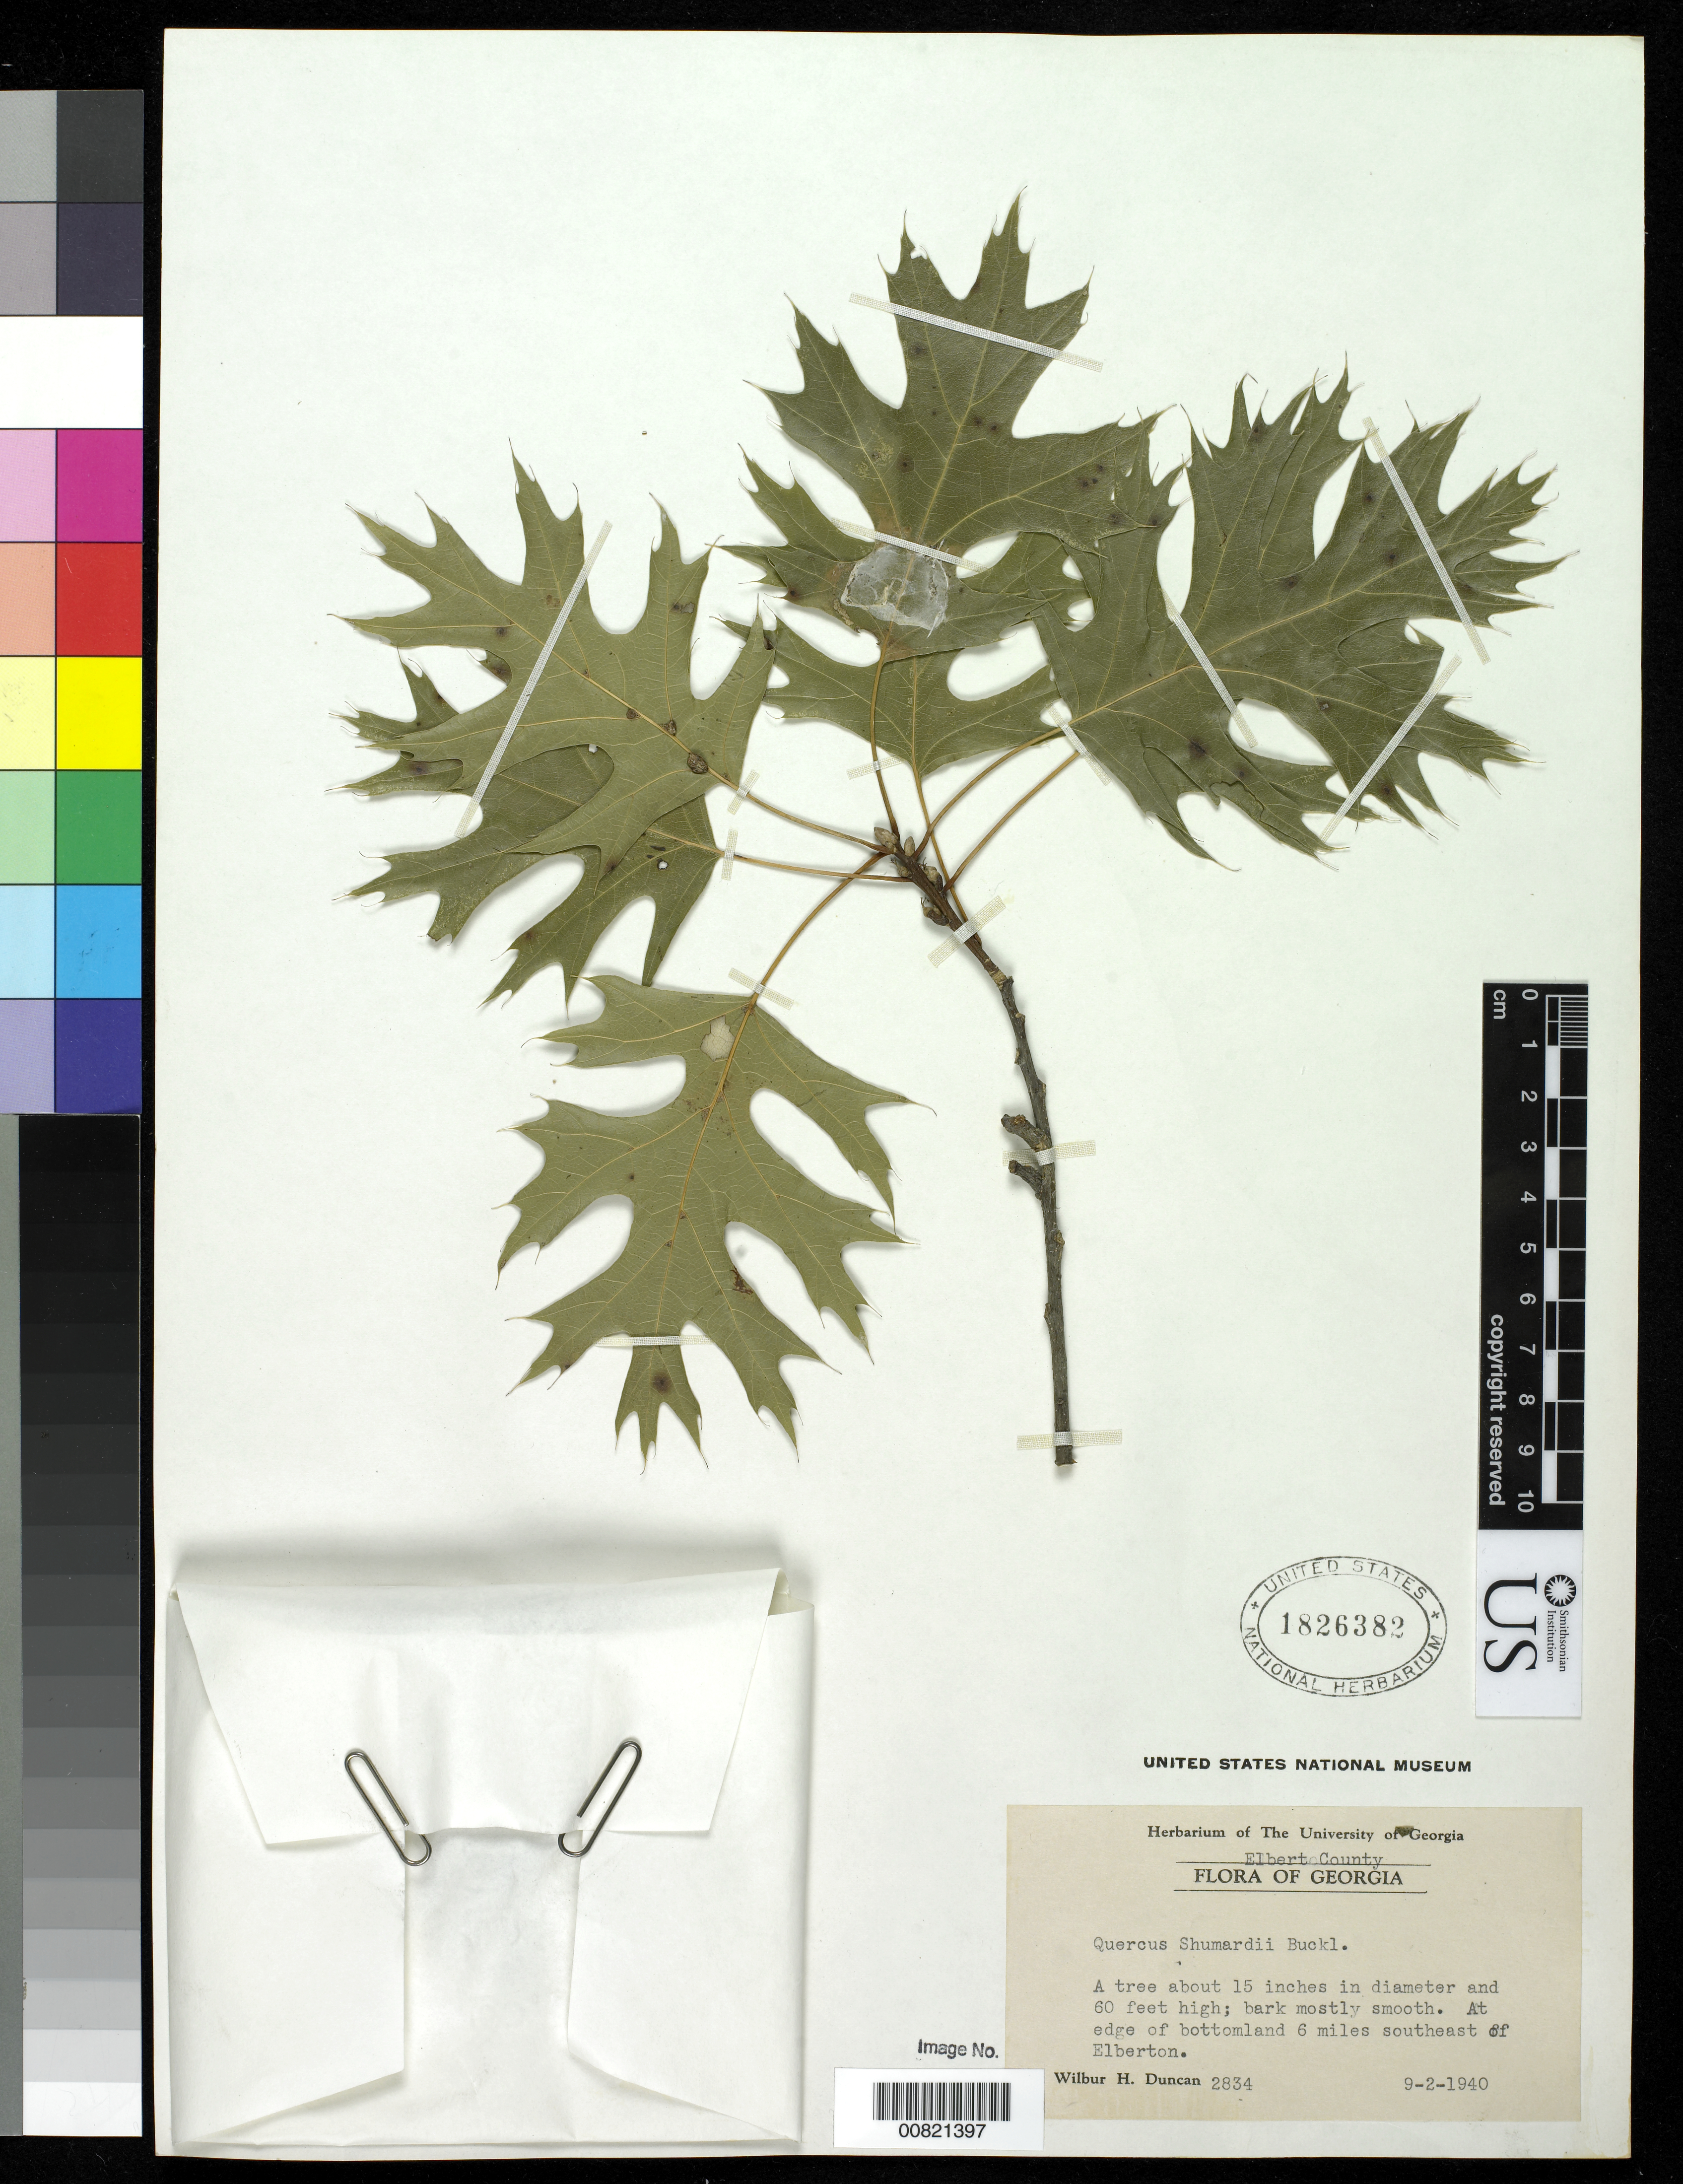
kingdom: Plantae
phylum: Tracheophyta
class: Magnoliopsida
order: Fagales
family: Fagaceae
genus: Quercus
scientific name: Quercus shumardii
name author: Buckley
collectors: W. H. Duncan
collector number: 2834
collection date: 1940-09-02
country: United States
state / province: Georgia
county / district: Elbert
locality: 6 miles SE of Elberton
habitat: At edge of bottomland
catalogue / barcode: US 1826382